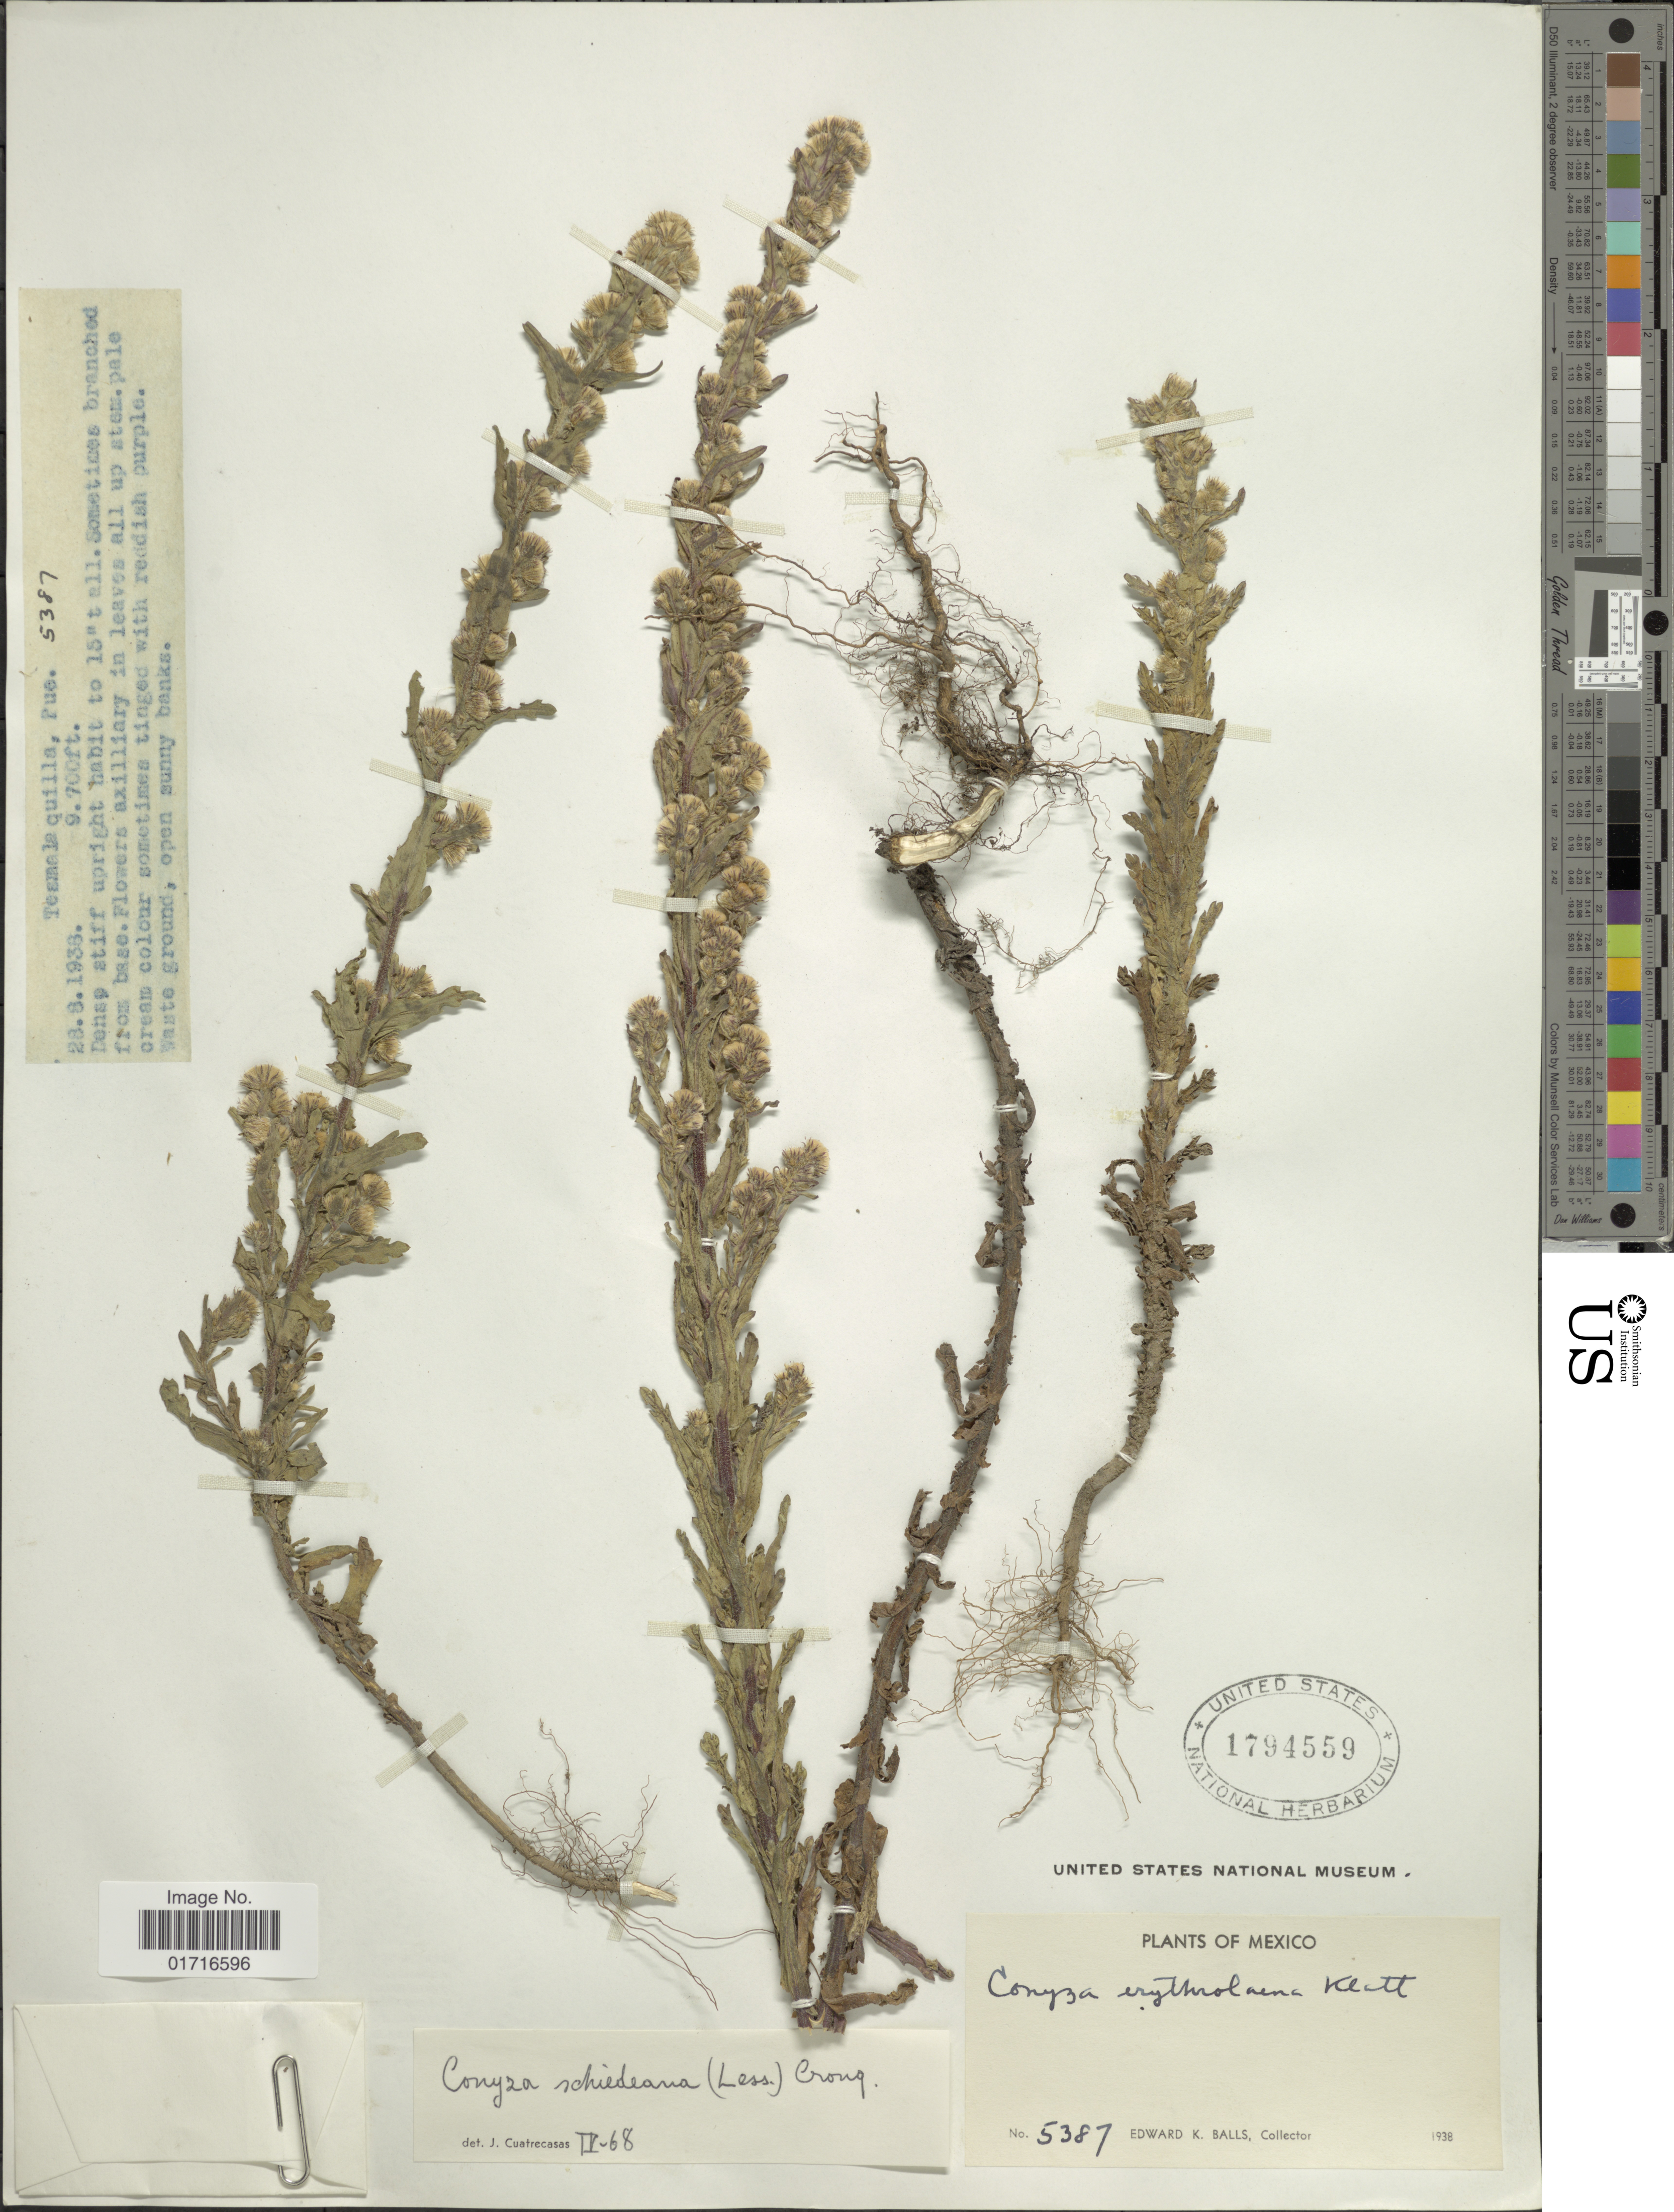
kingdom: Plantae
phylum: Tracheophyta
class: Magnoliopsida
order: Asterales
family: Asteraceae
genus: Conyza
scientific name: Conyza schiedeana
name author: (Less.) Cronq.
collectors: E. K. Balls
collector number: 5387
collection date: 1938-08-28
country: Mexico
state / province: Puebla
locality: Teamala quilla, Pue.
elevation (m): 2957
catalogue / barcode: US 1794559